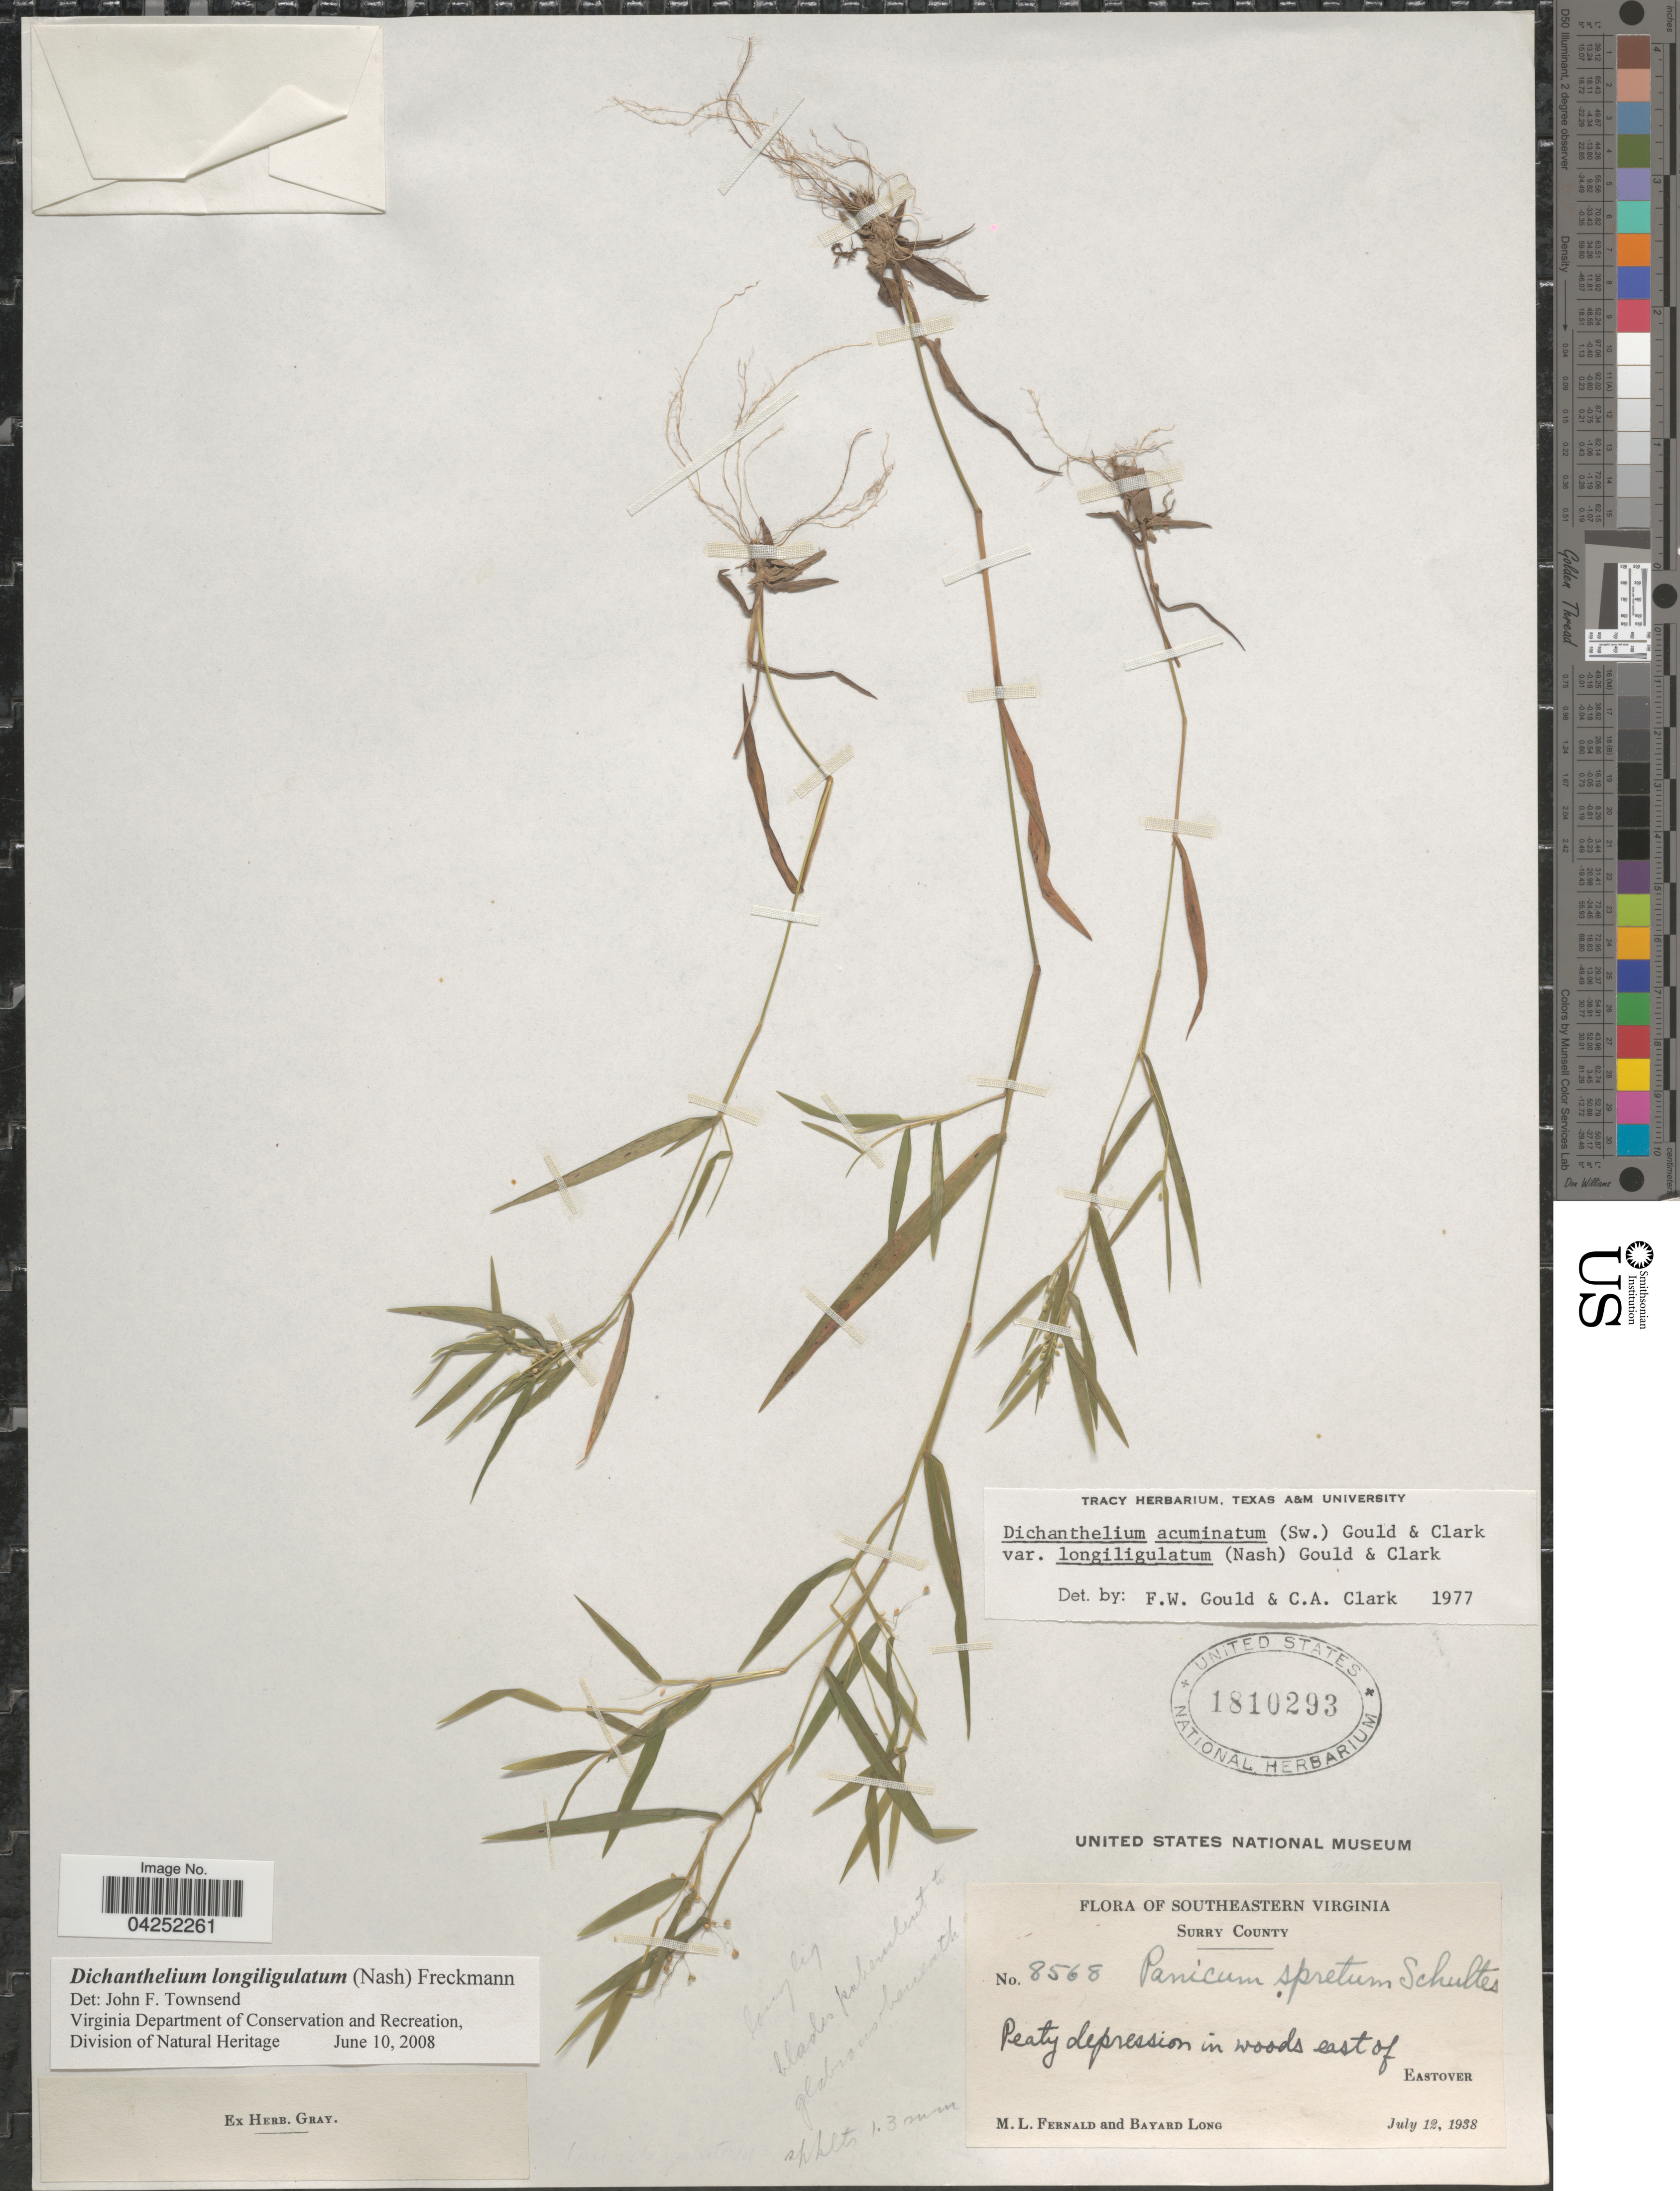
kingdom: Plantae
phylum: Tracheophyta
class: Liliopsida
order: Poales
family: Poaceae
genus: Dichanthelium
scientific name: Dichanthelium acuminatum var. longiligulatum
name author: (Nash) Gould & C.A. Clark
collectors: M. L. Fernald & B. Long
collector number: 8568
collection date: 1938-07-12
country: United States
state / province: Virginia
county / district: Surry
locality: Southeastern Virginia. Surry County. Peaty depression in woods east of Eastover.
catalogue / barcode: US 1810293